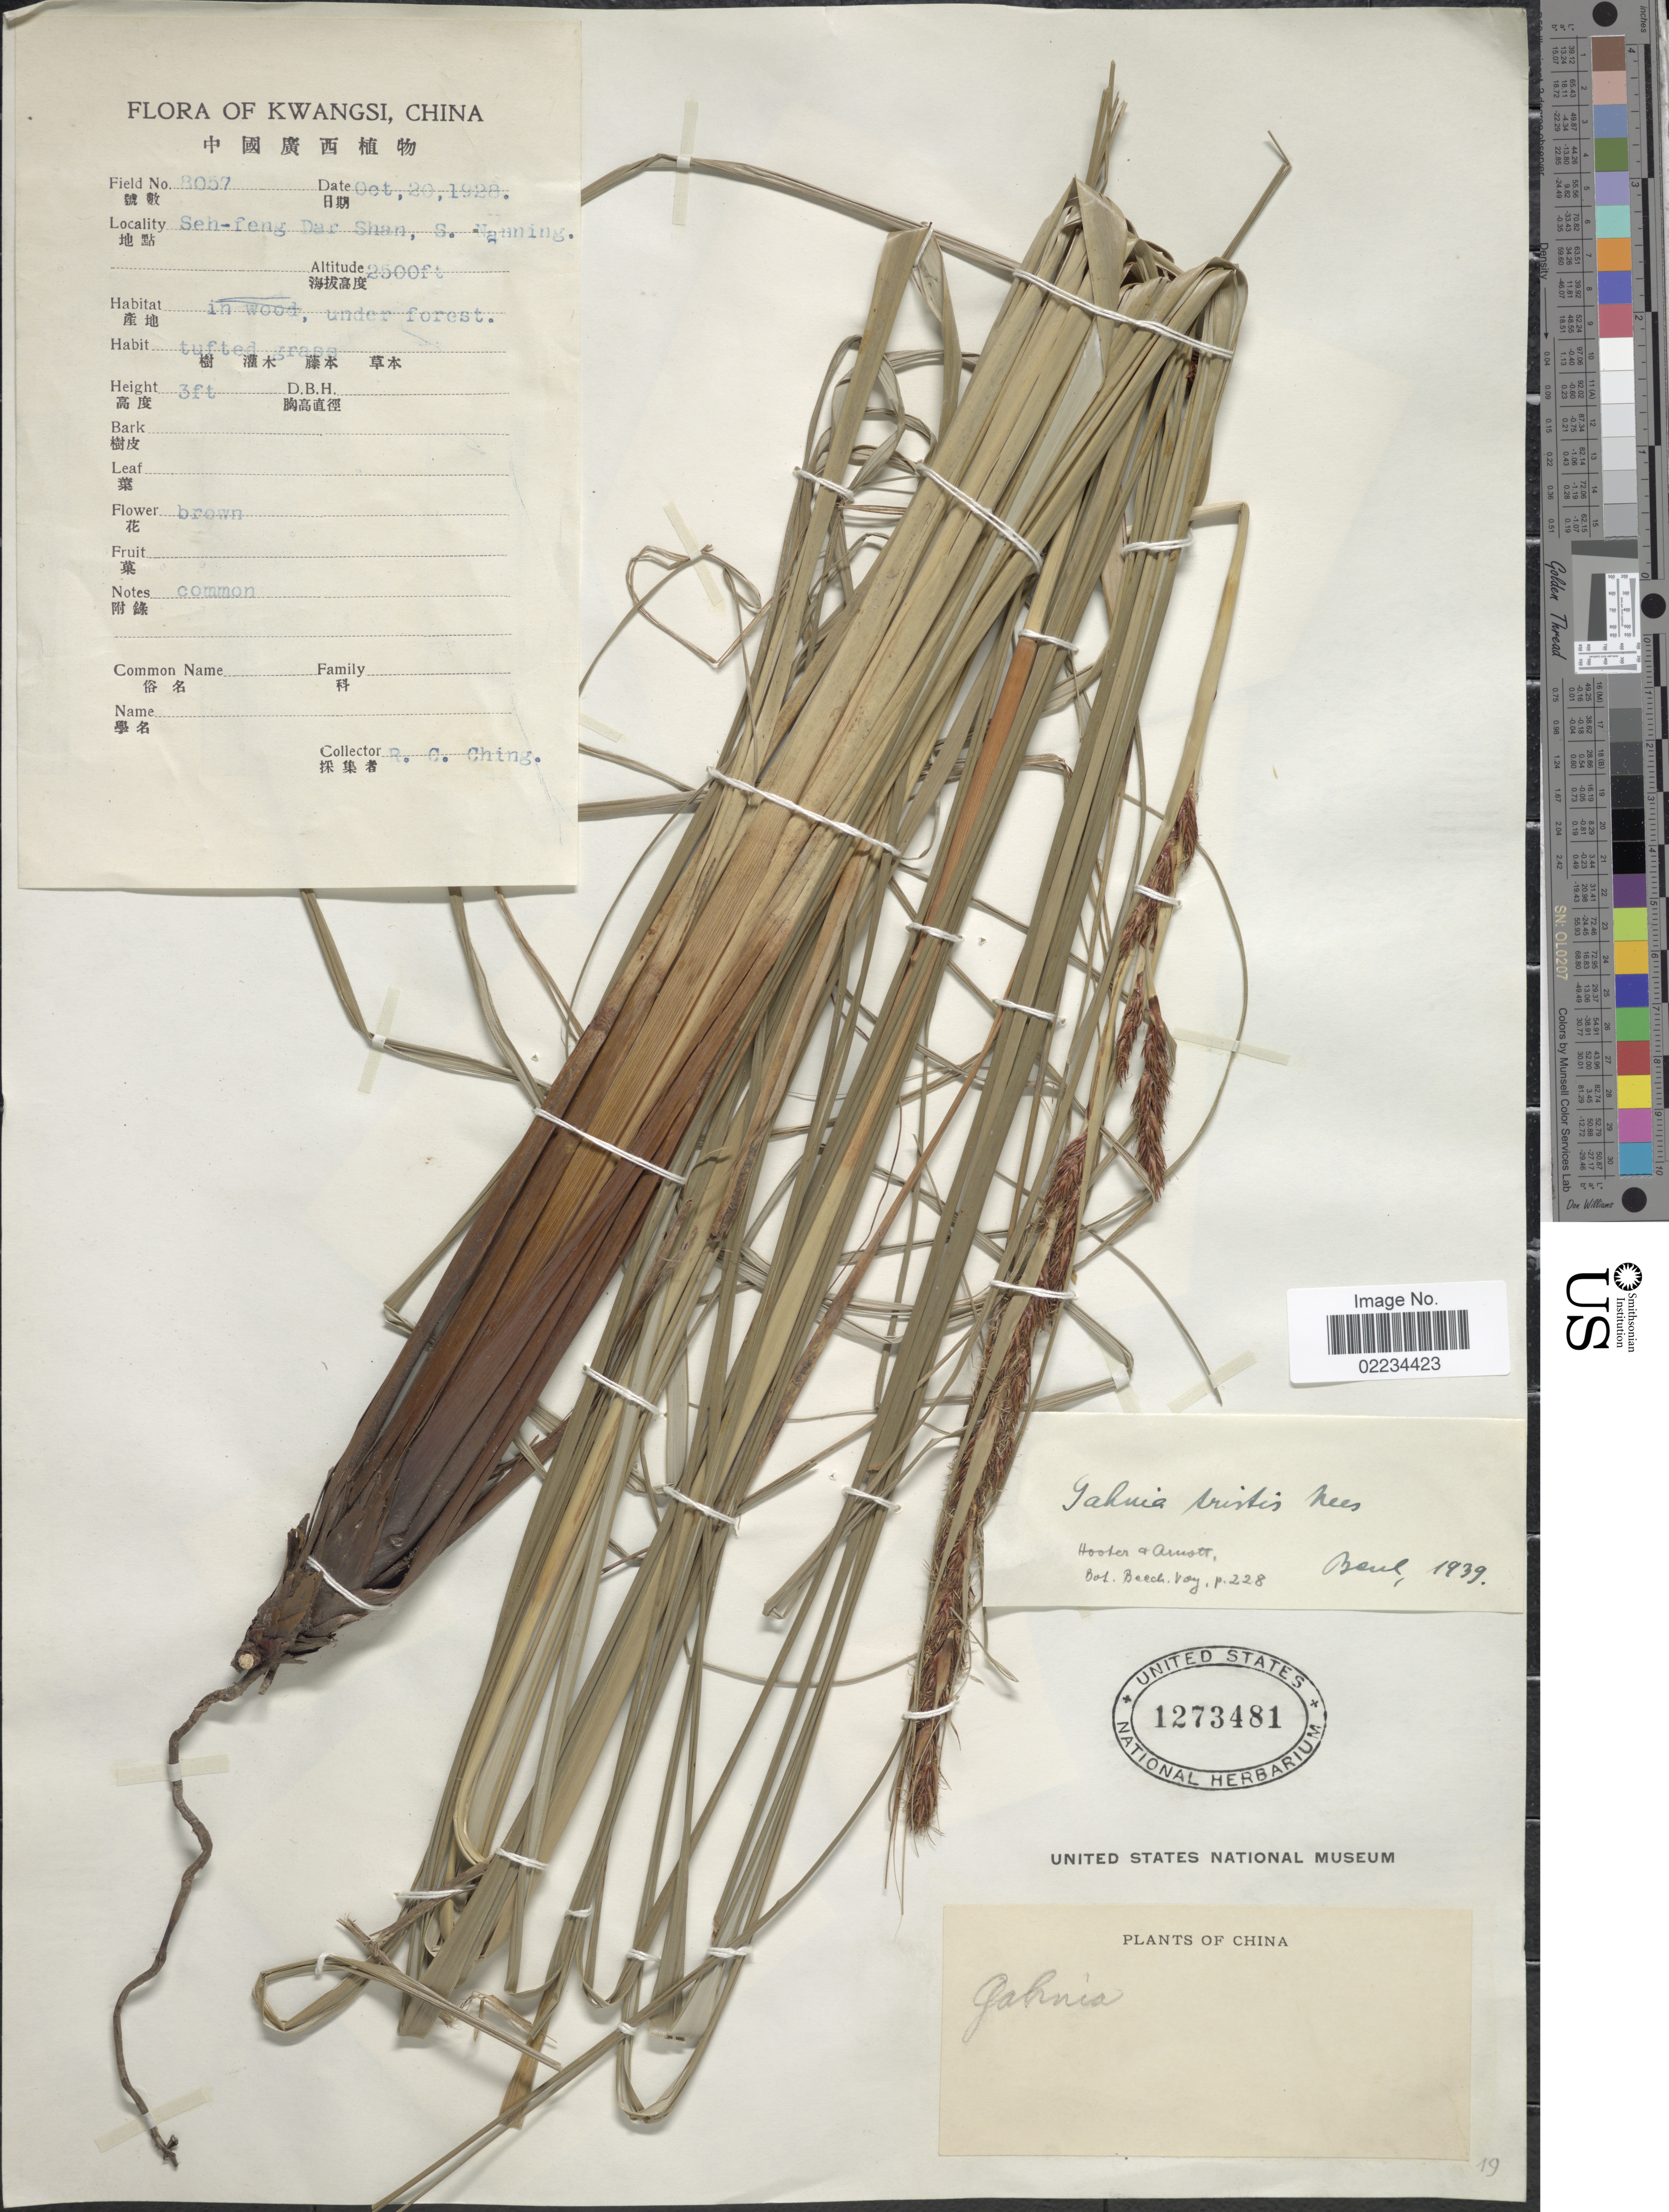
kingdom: Plantae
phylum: Tracheophyta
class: Liliopsida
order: Poales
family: Cyperaceae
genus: Gahnia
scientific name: Gahnia tristis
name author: Nees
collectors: R. C. Ching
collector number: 8057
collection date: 1928-10-20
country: China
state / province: Guangxi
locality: Kwangsi, Seh-feng Dar Shan, S. Nanning, in wood, under forest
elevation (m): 762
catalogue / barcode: US 1273481